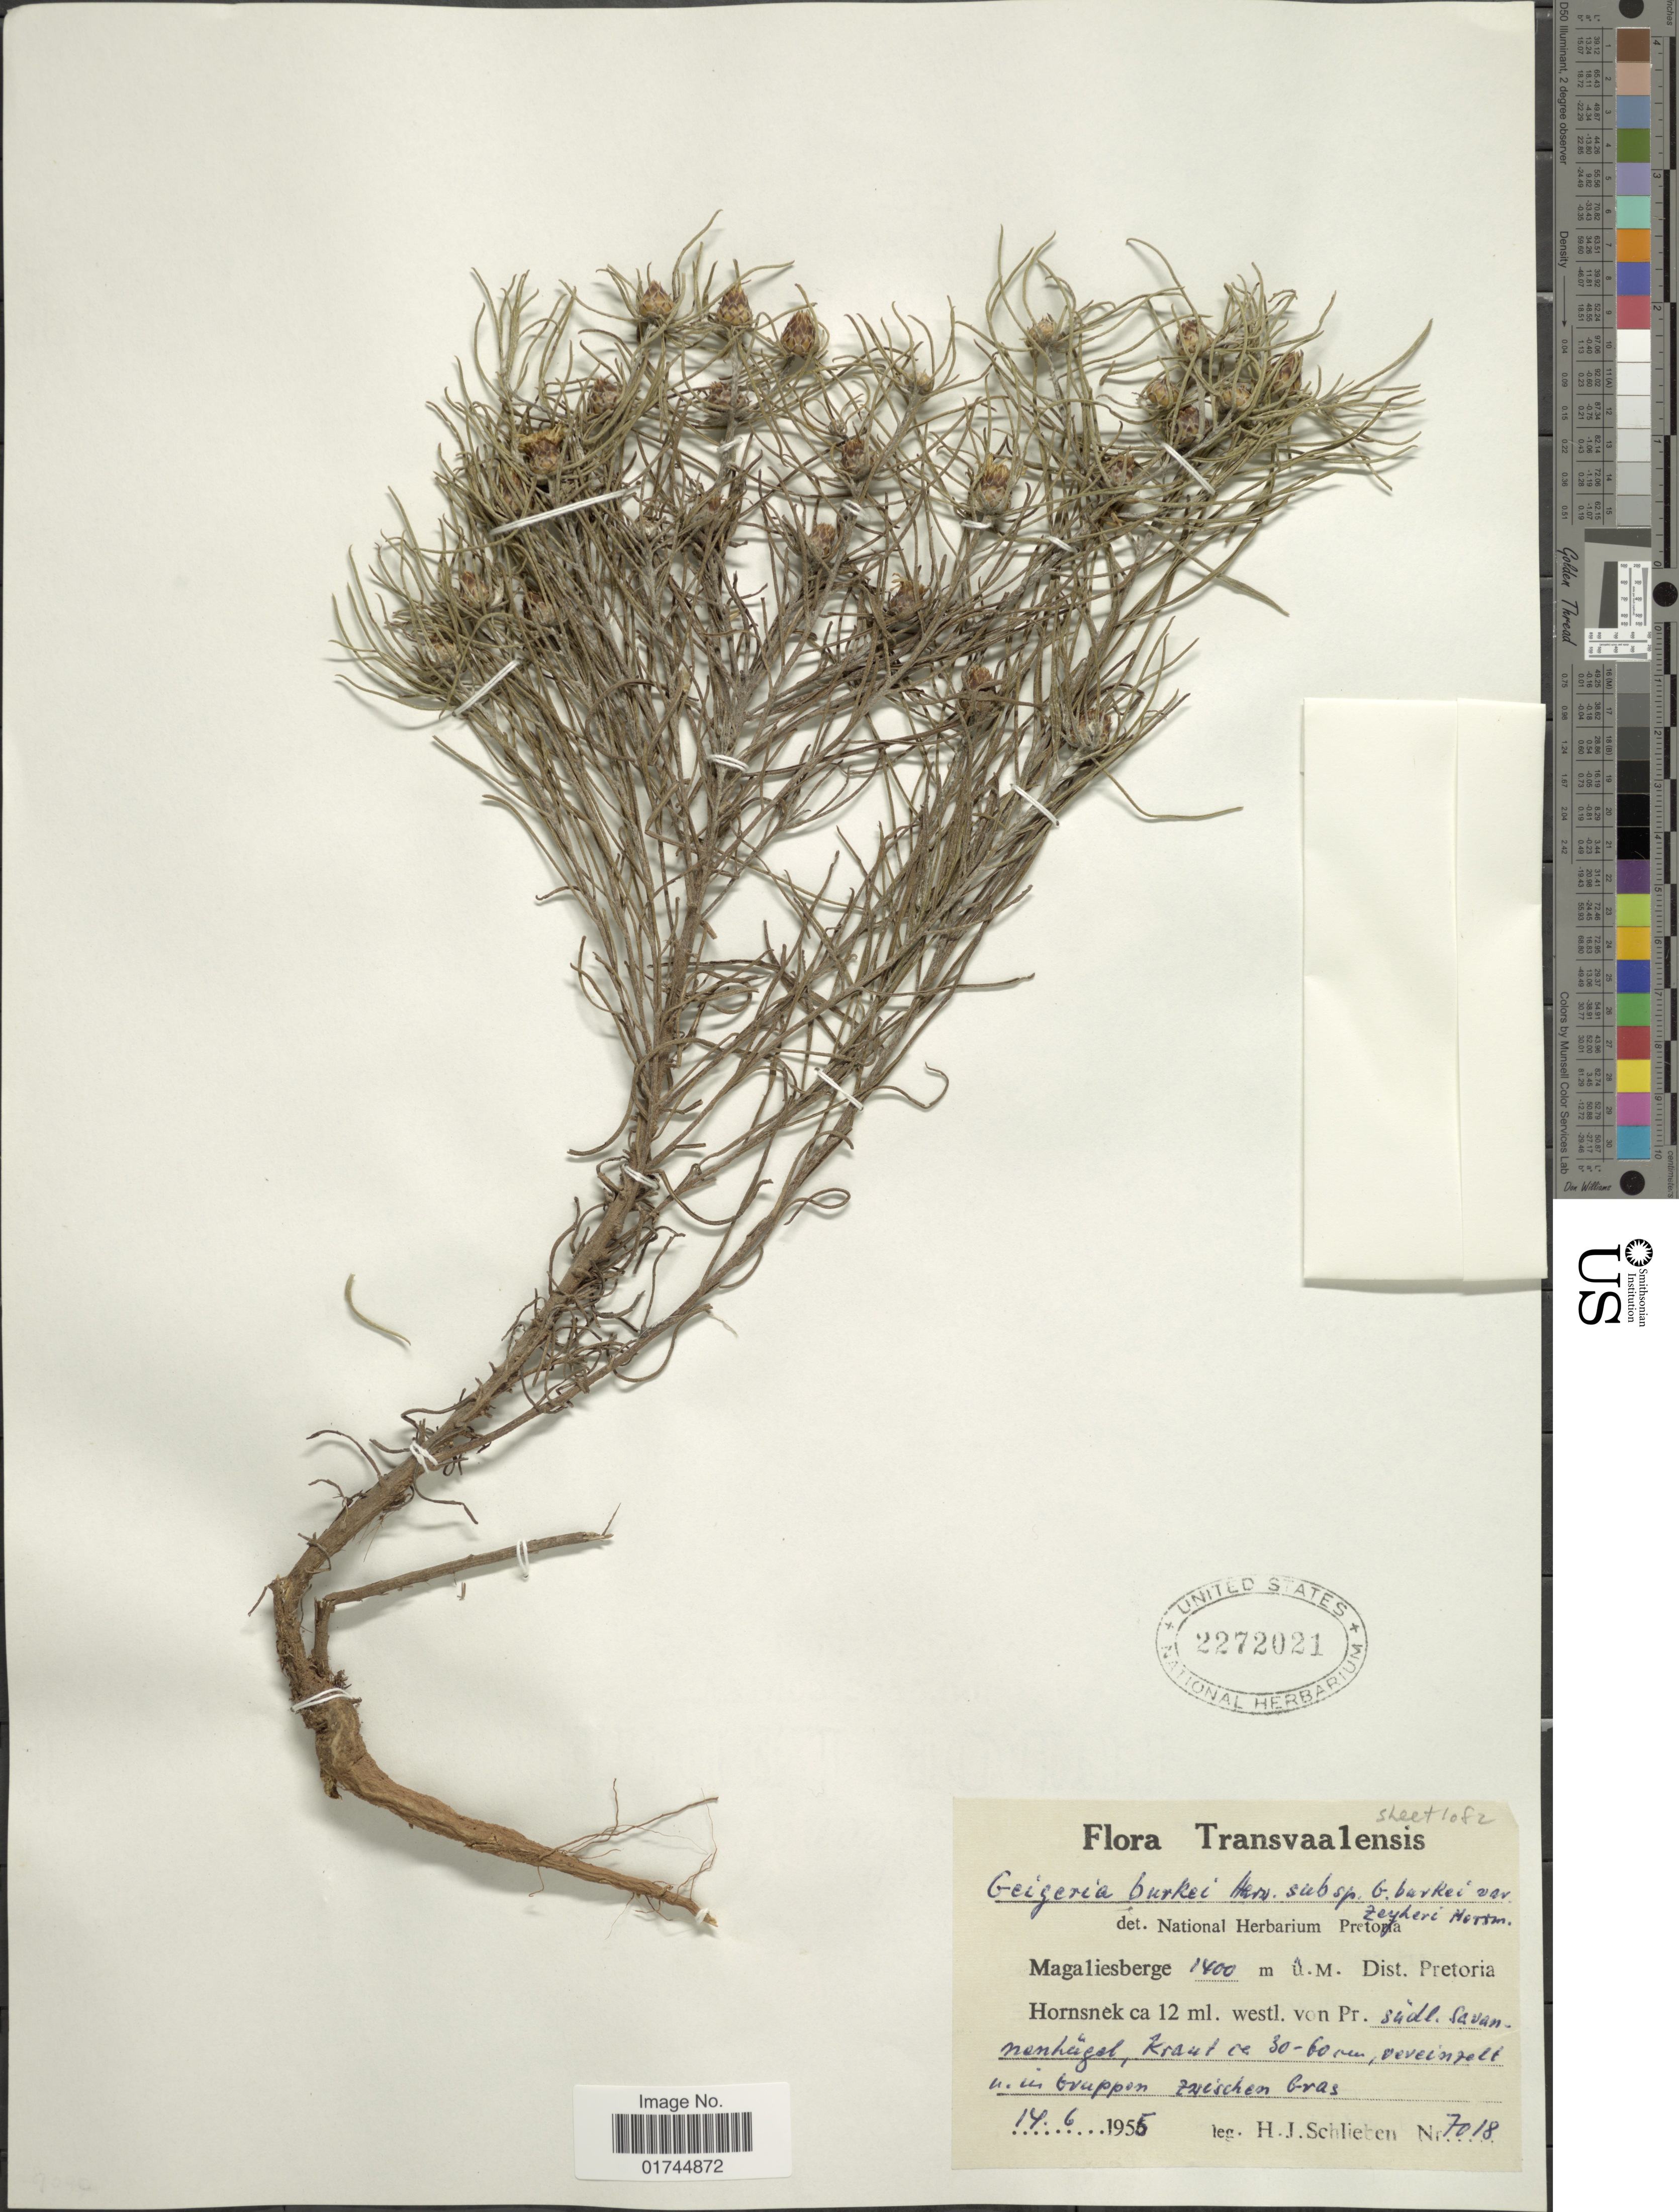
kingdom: Plantae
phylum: Tracheophyta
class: Magnoliopsida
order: Asterales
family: Asteraceae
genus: Geigeria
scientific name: Geigeria burkei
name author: Harv.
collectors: H. J. Schlieben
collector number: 7018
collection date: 1955-06-14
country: Namibia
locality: Transvaalensis, Magaliesberge. Dist. Pretoria. Hornsnek ca 12 ml. westl. von Pr. sudl Savannenhügel.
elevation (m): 1400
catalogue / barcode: US 2272021